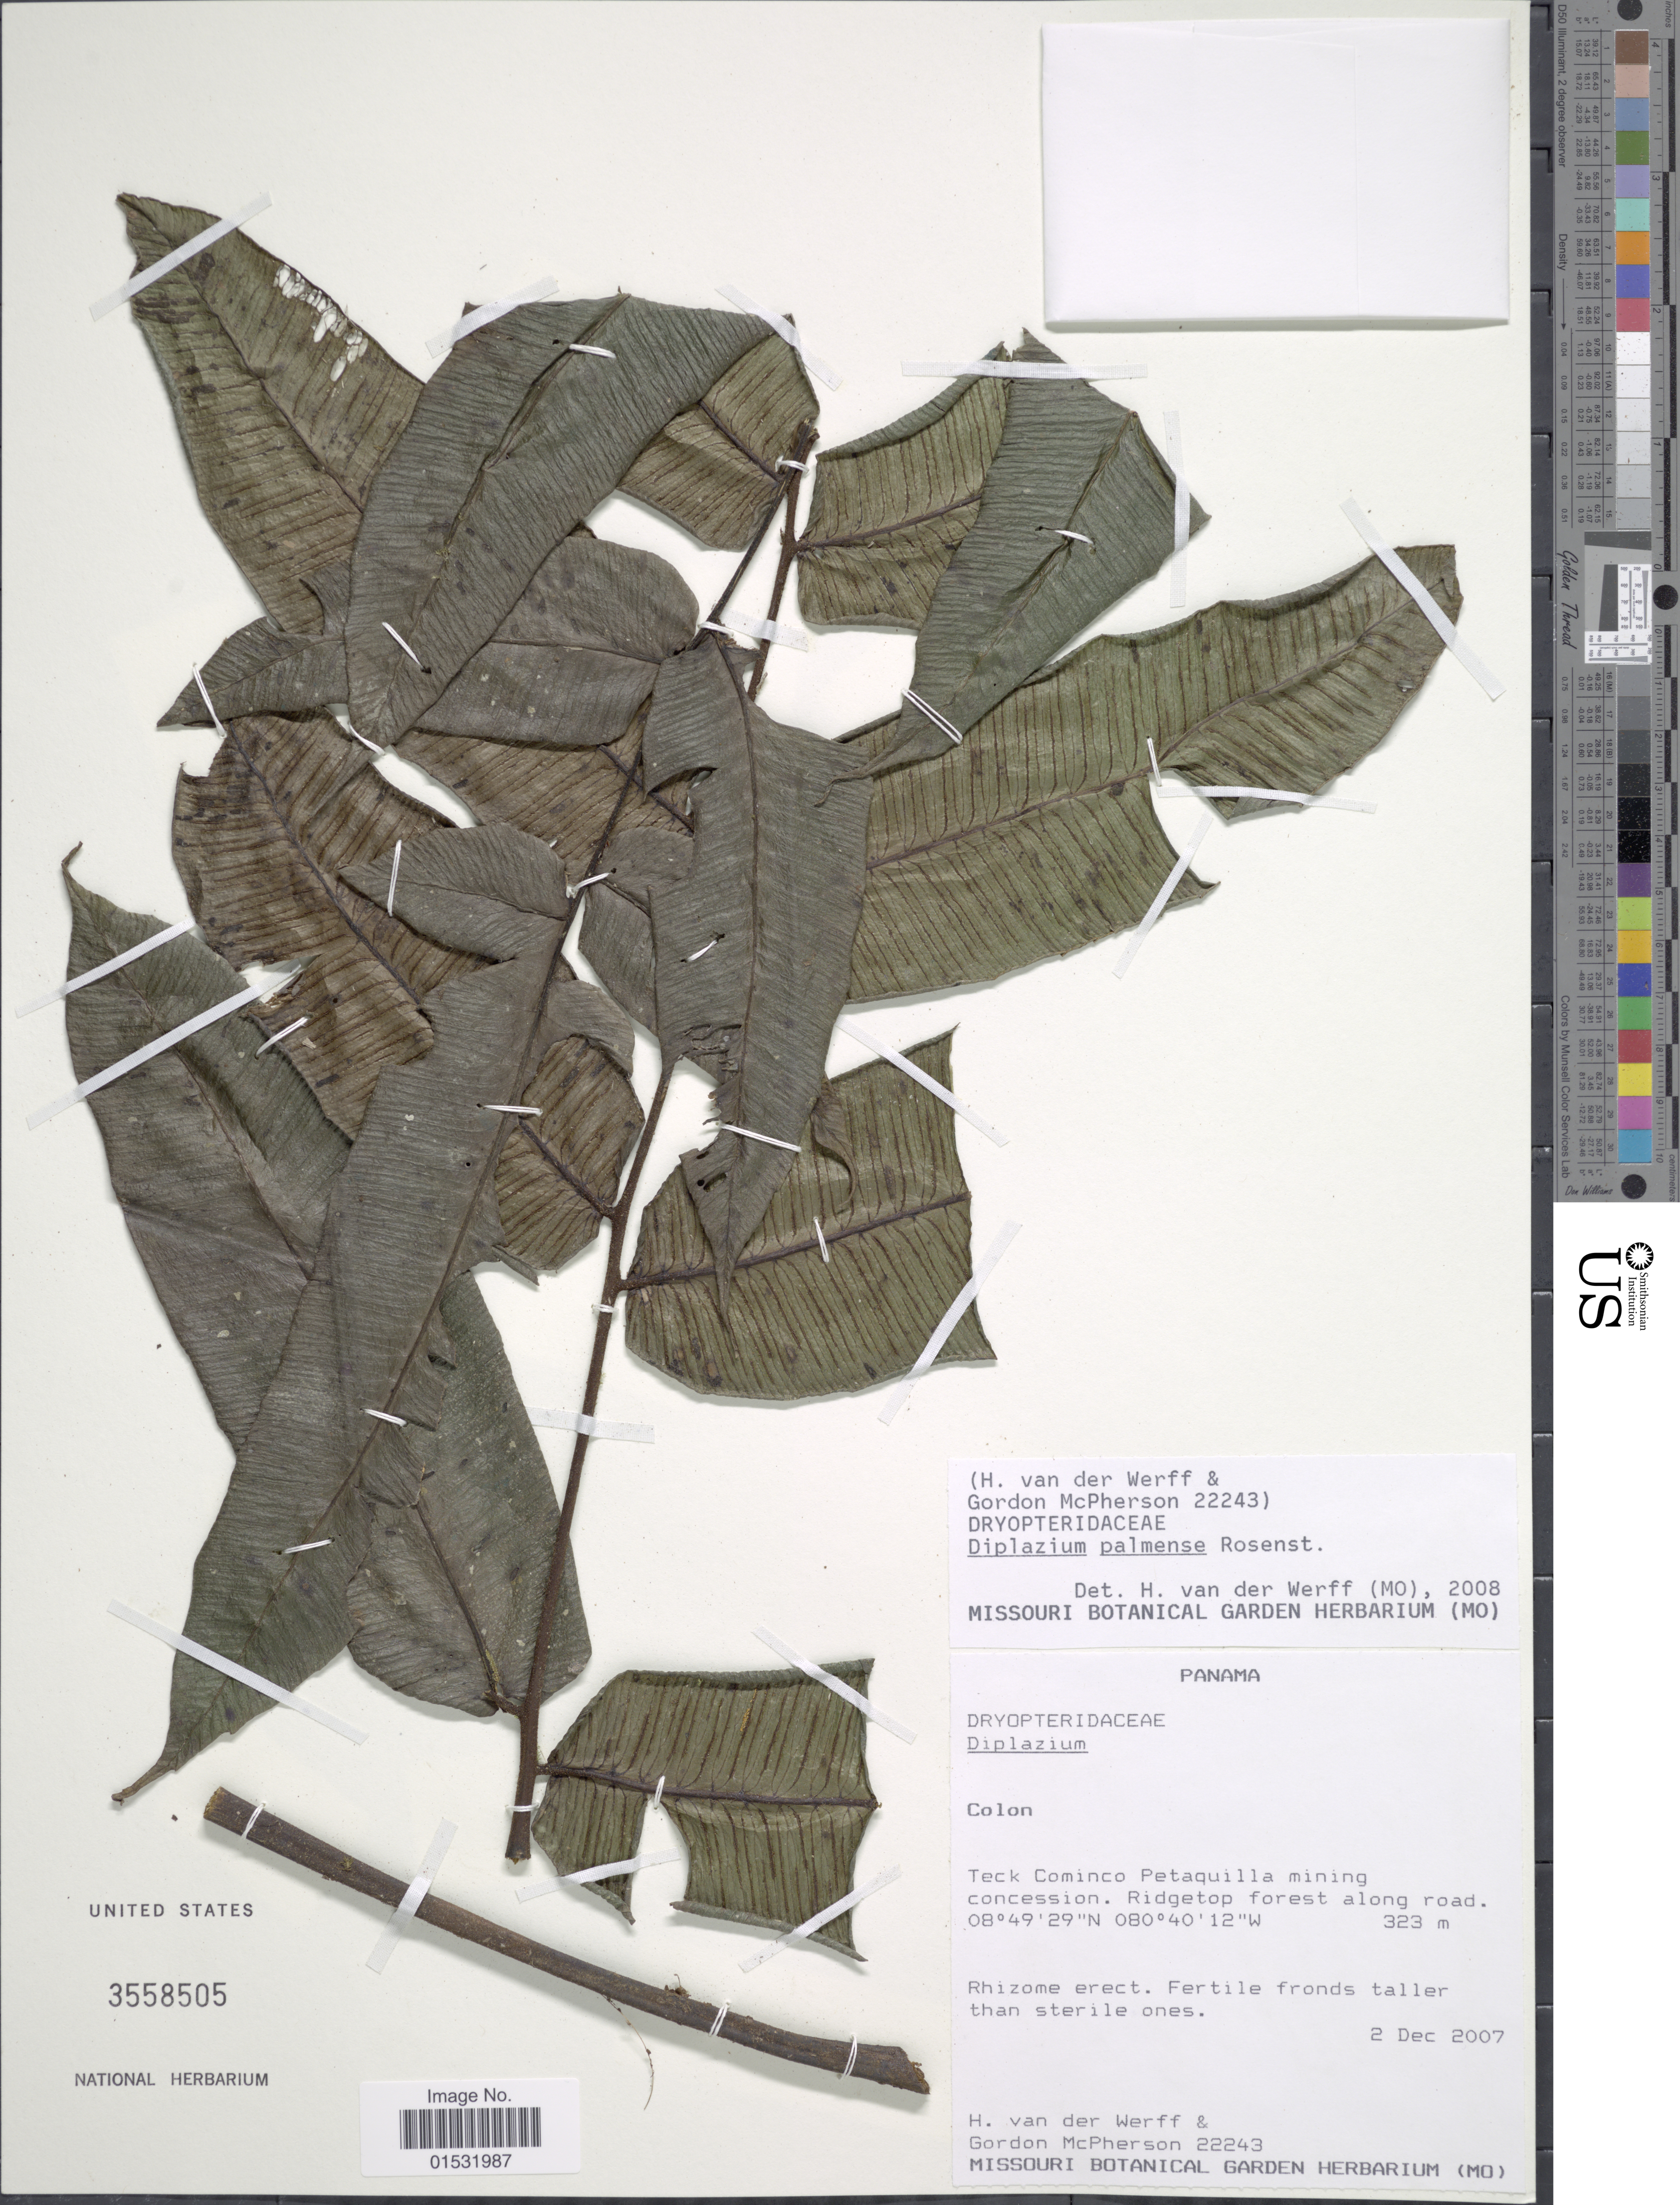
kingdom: Plantae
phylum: Tracheophyta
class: Polypodiopsida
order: Polypodiales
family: Athyriaceae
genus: Diplazium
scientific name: Diplazium palmense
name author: Rosenst.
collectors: H. van der Werff & G. D. McPherson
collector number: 22243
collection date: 2007-12-02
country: Panama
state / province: Colón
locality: Teck Cominco Petaquilla Mining concession. Ridgetop forest along road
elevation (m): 323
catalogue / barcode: US 3558505